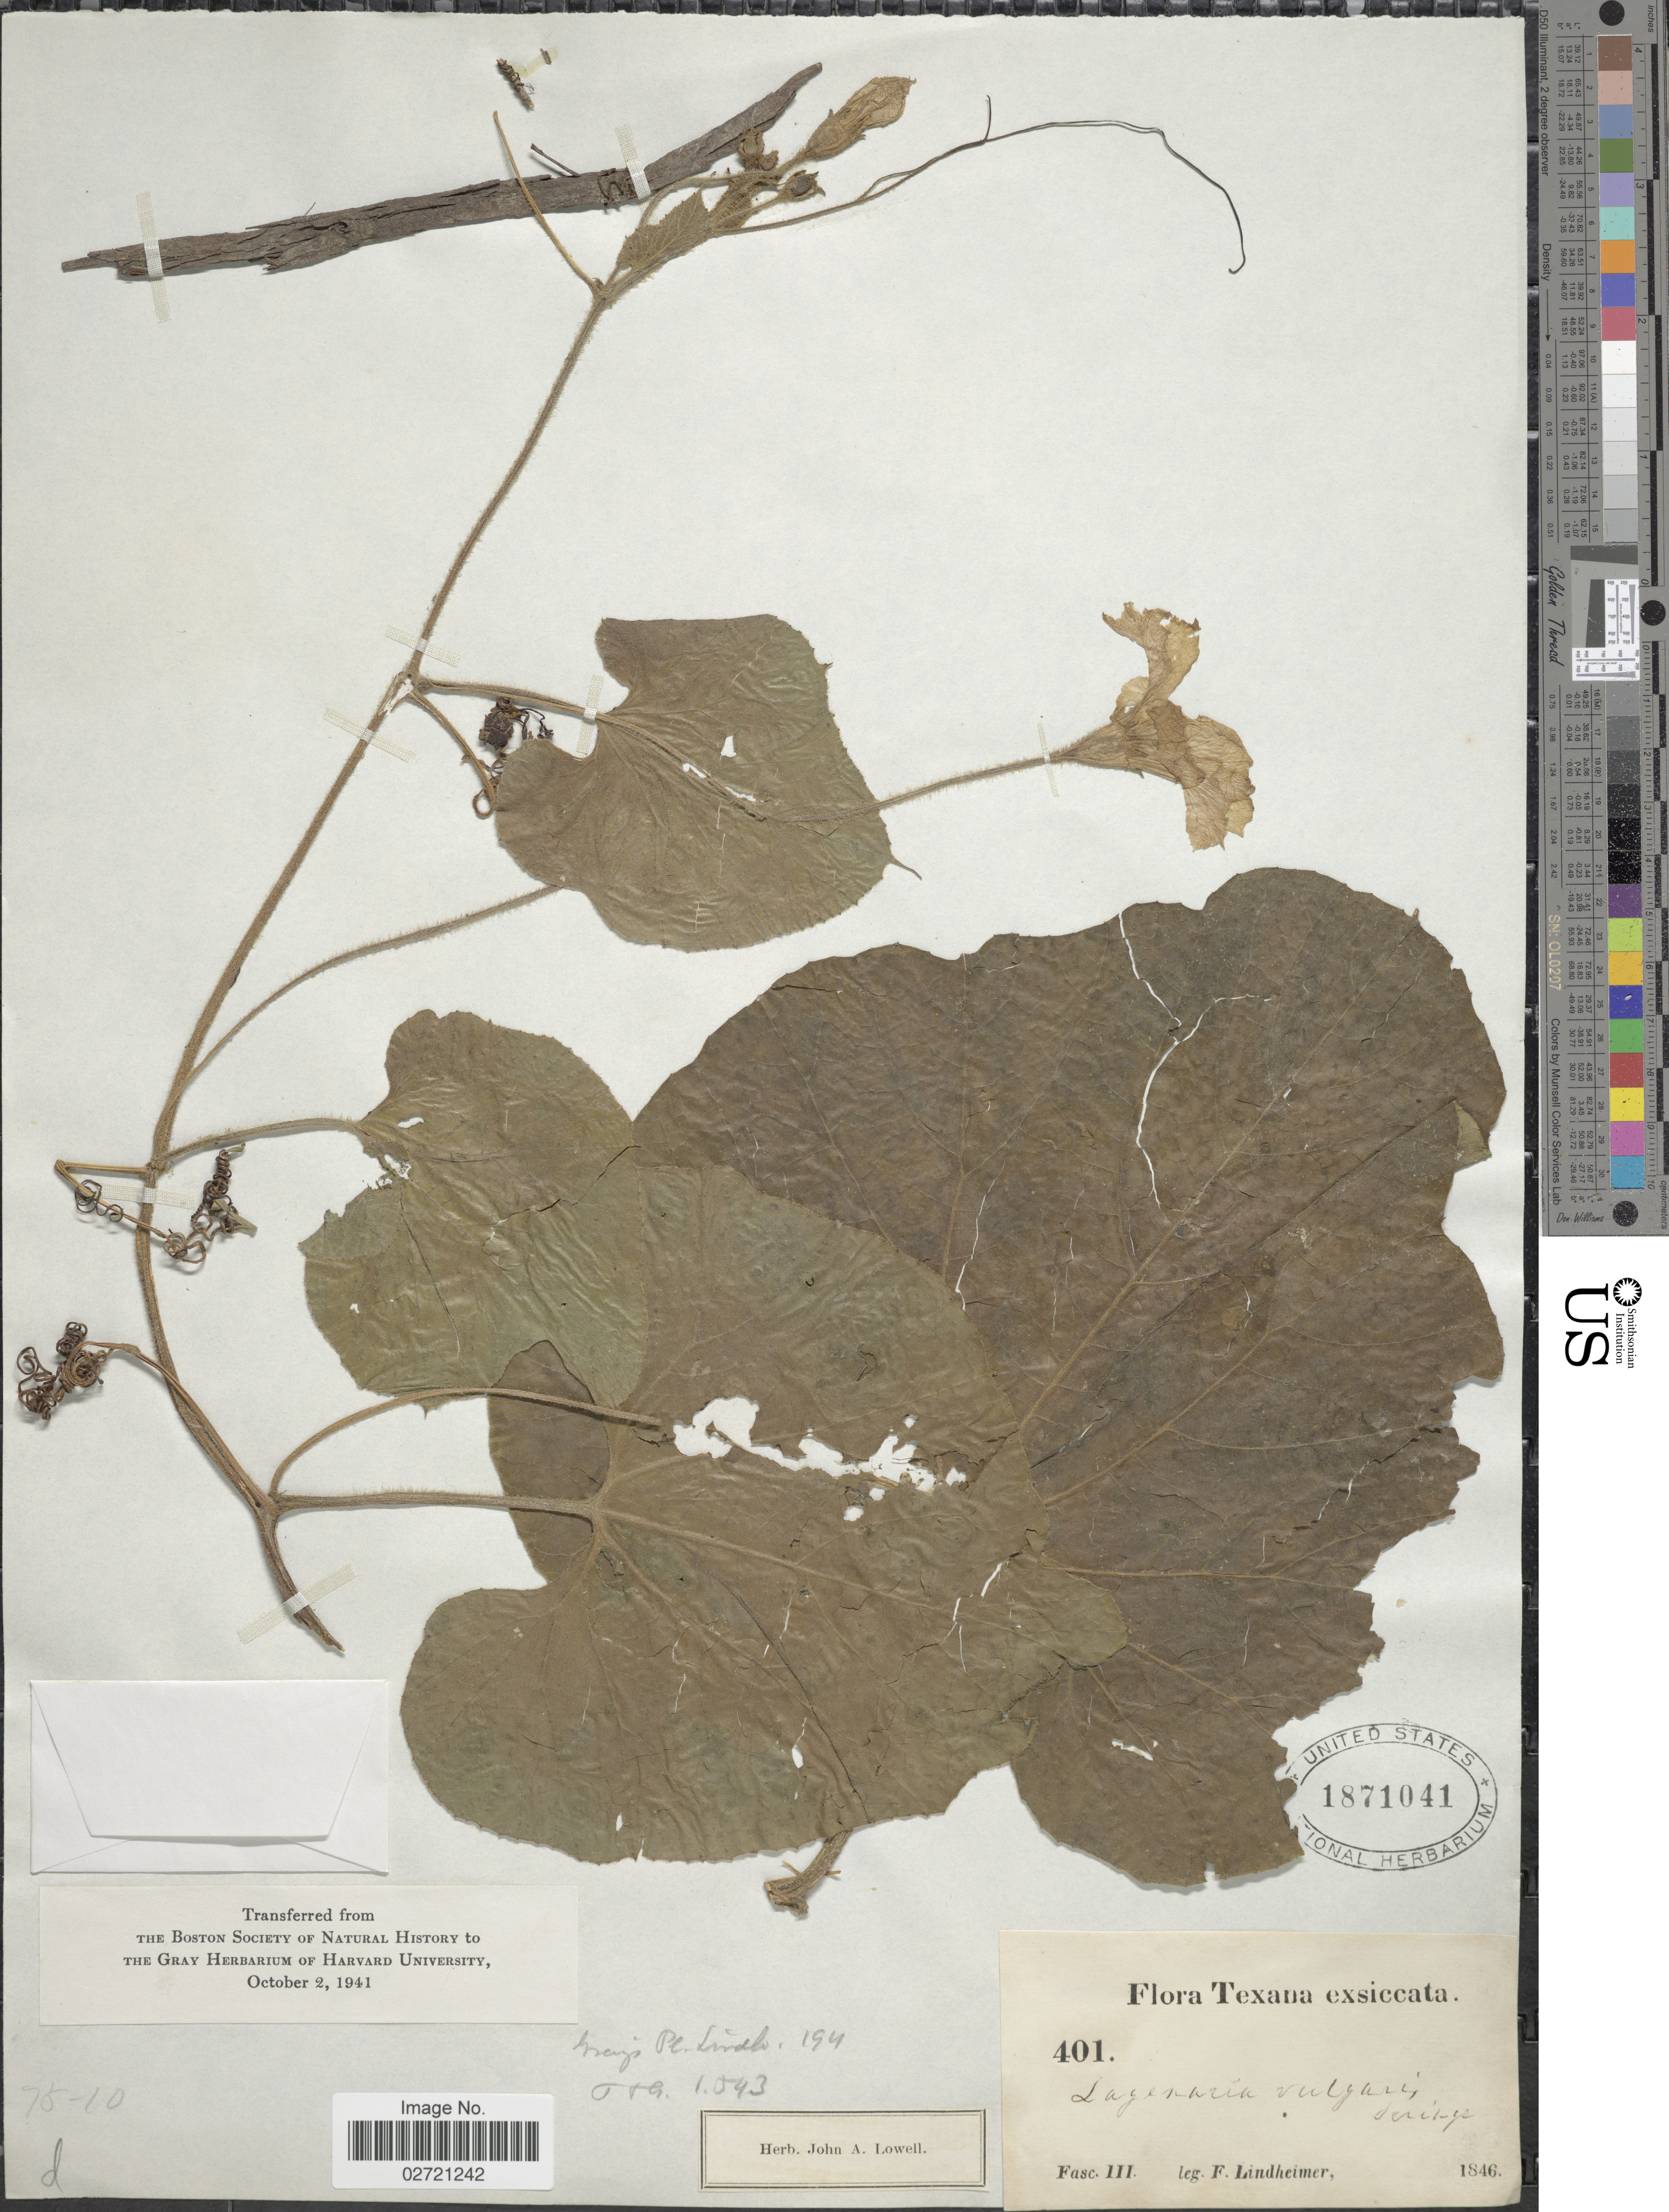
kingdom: Plantae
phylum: Tracheophyta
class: Magnoliopsida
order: Cucurbitales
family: Cucurbitaceae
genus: Lagenaria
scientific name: Lagenaria siceraria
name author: (Molina) Standl.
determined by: Nee, Michael H.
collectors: F. J. Lindheimer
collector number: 401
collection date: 1846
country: United States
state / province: Texas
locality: Fasc. III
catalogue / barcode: US 1871041